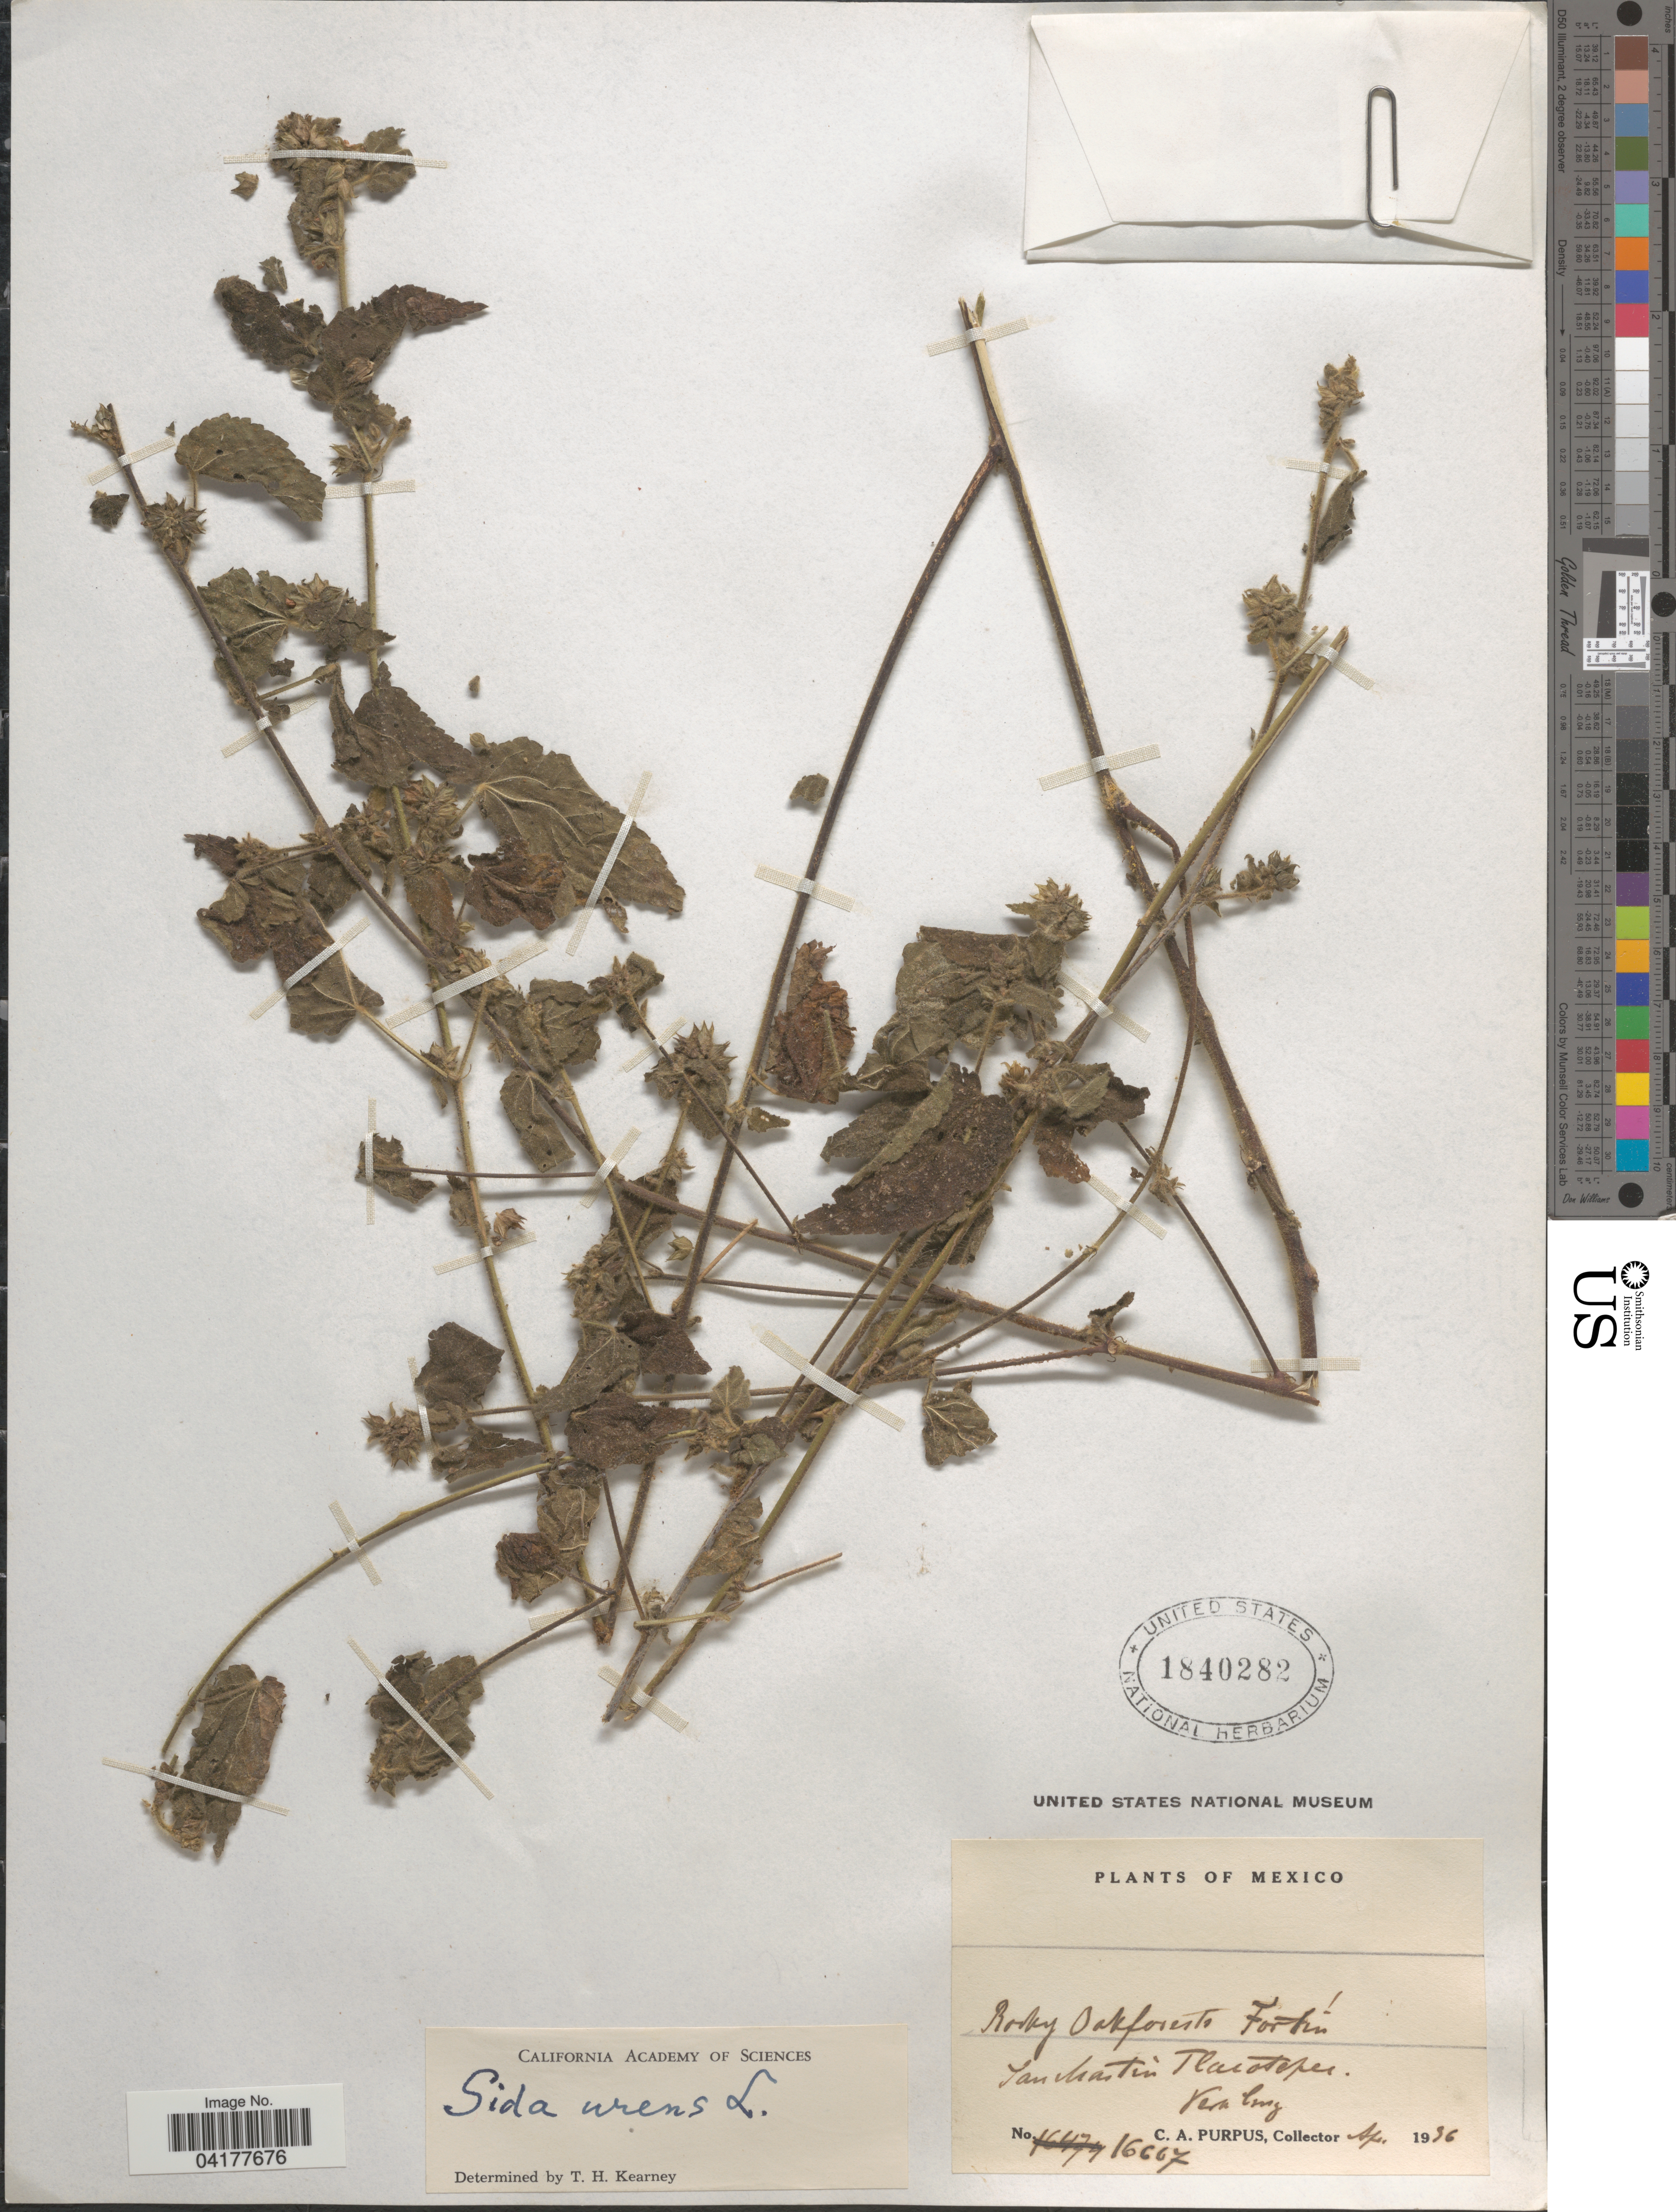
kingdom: Plantae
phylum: Tracheophyta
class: Magnoliopsida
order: Malvales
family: Malvaceae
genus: Sida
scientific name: Sida urens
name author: L.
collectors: C. A. Purpus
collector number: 16667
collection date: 1936-04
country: Mexico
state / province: Veracruz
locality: San Martin Tlacotepec. Vera Cruz.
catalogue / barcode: US 1840282